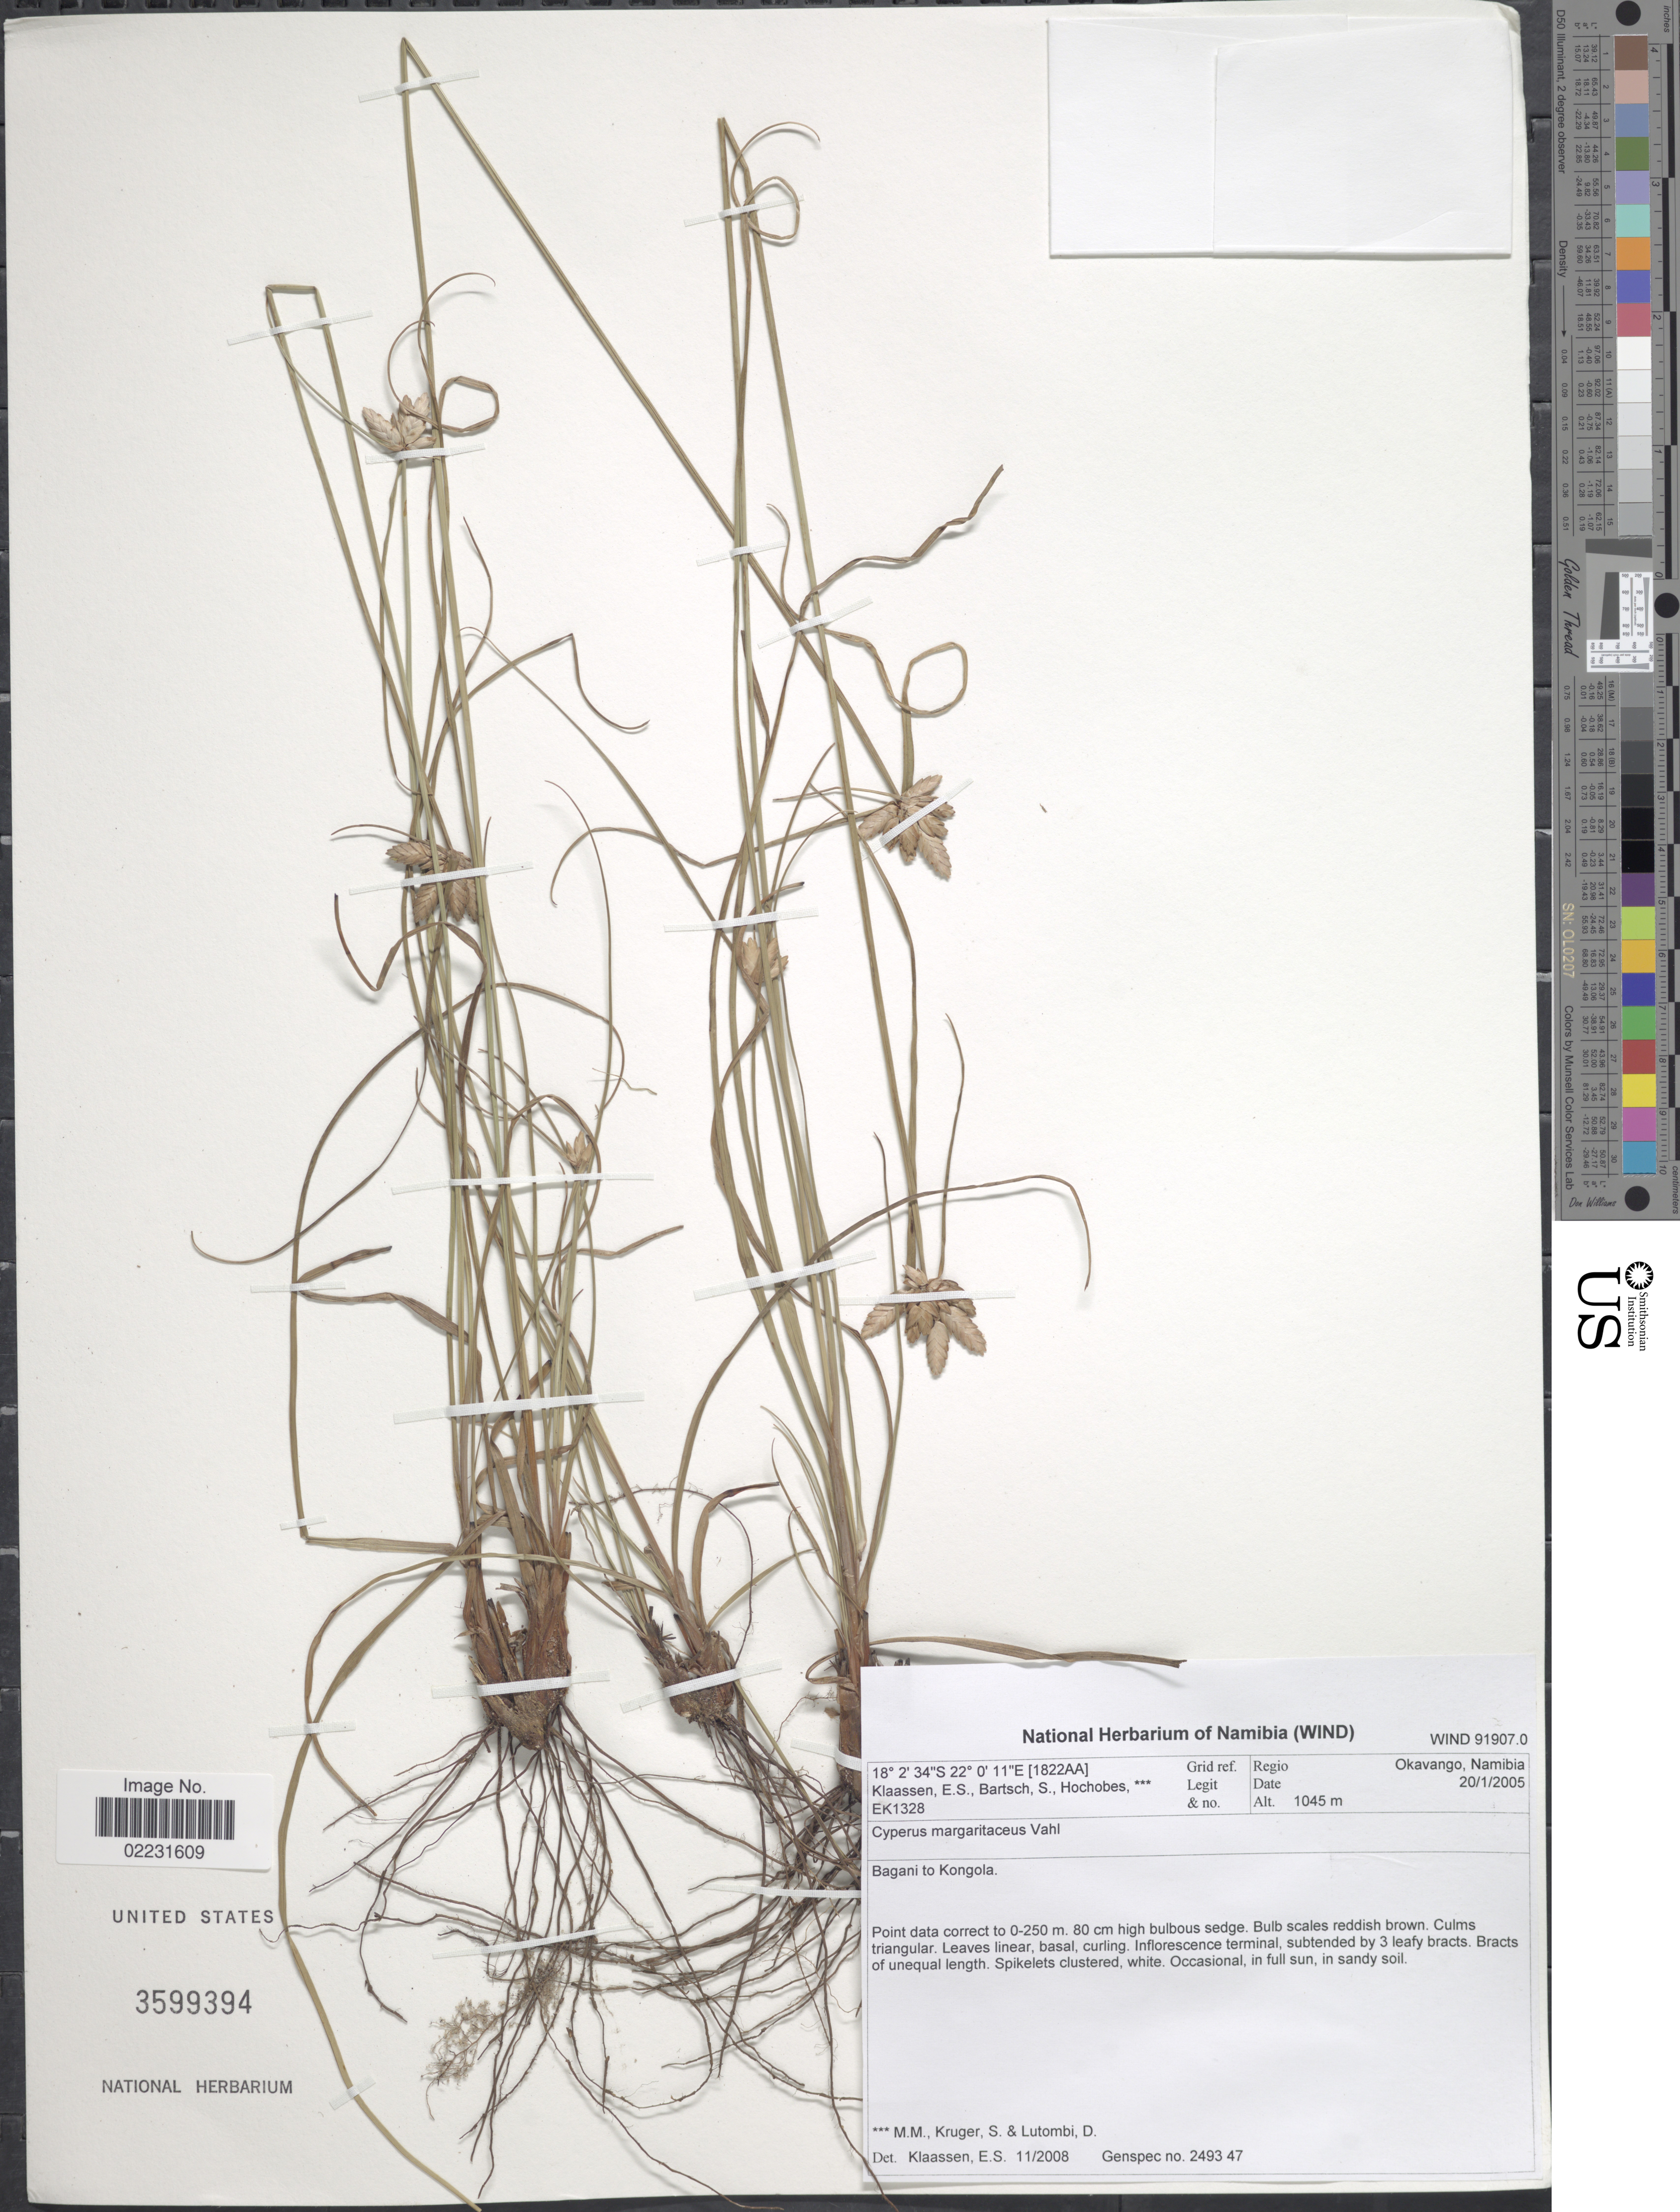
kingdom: Plantae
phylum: Tracheophyta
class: Liliopsida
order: Poales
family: Cyperaceae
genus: Cyperus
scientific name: Cyperus margaritaceus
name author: Vahl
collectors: E. S. Klaassen, S. Bartsch, M. Hochobes, S. Kruger & D. Lutombi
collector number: EK1328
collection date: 2005-01-20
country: Namibia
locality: Okavango, Bagani to Kongola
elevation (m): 1045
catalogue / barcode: US 3599394